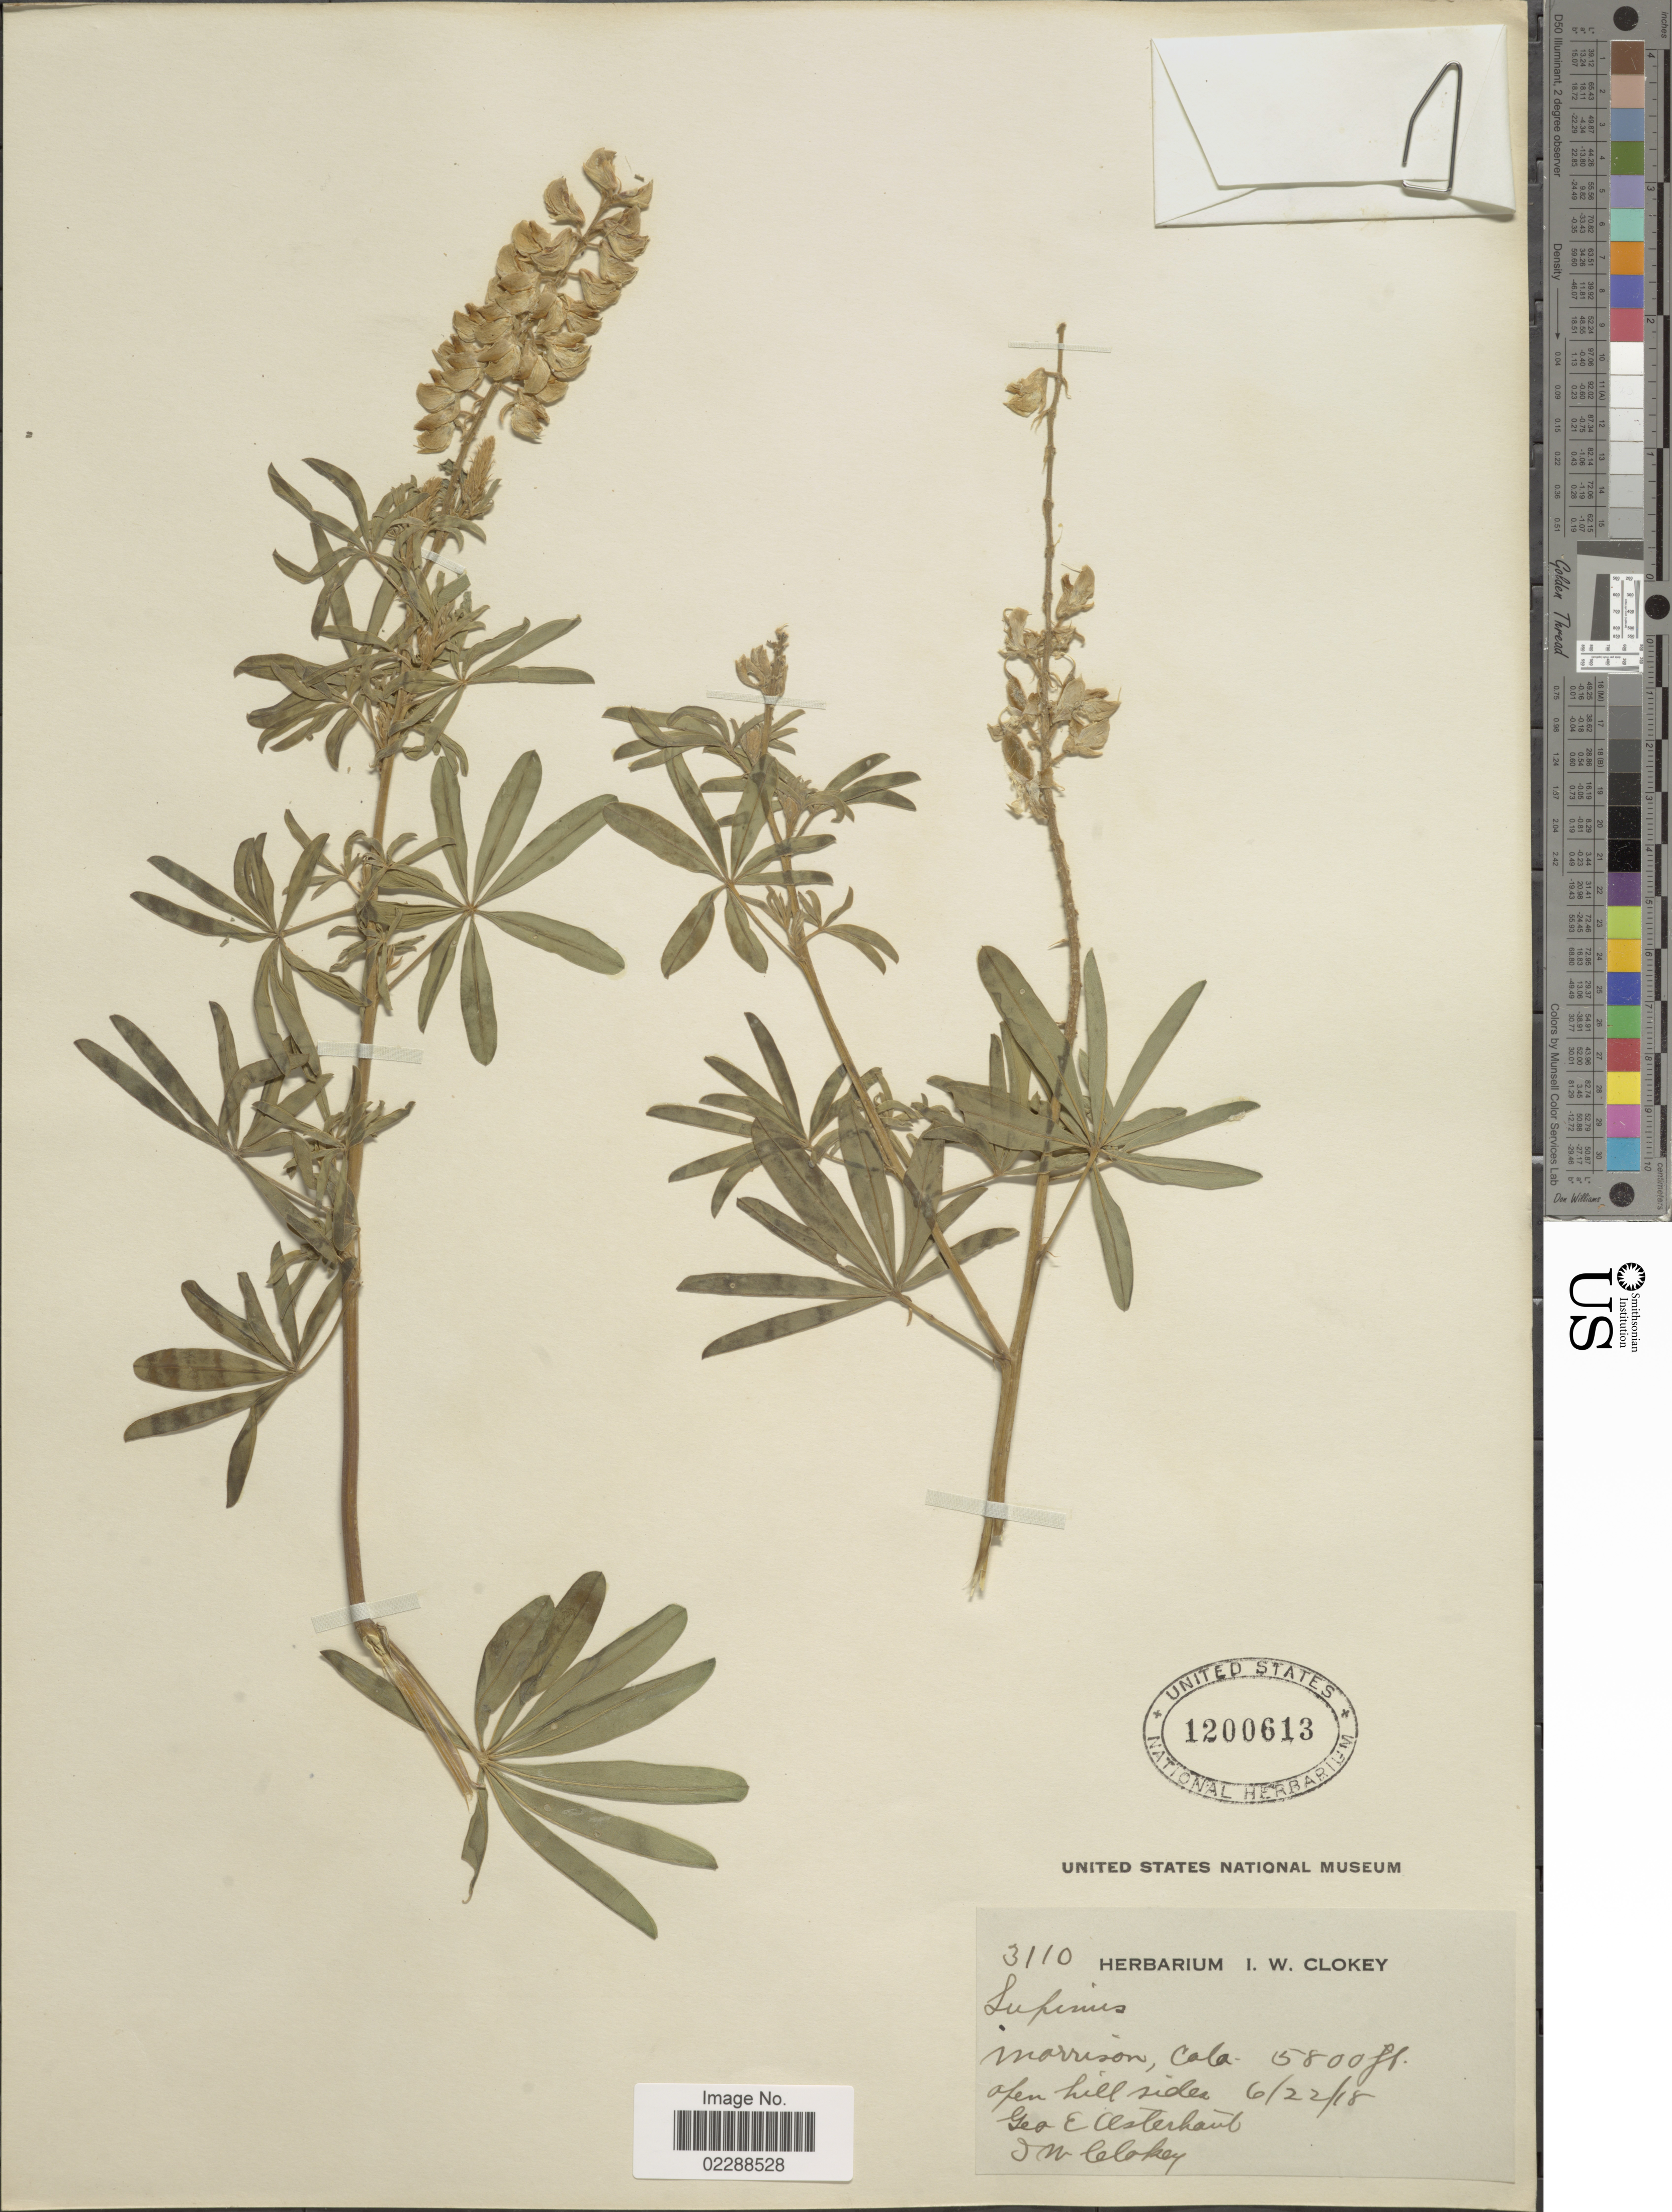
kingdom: Plantae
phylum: Tracheophyta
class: Magnoliopsida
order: Fabales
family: Fabaceae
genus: Lupinus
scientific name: Lupinus sp.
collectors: G. Westerhaut & I. W. Clokey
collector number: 3110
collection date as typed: Transcribed d/m/y: 22/6/18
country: United States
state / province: Colorado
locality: Morrison, Colo.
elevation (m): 1768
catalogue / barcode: US 1200613